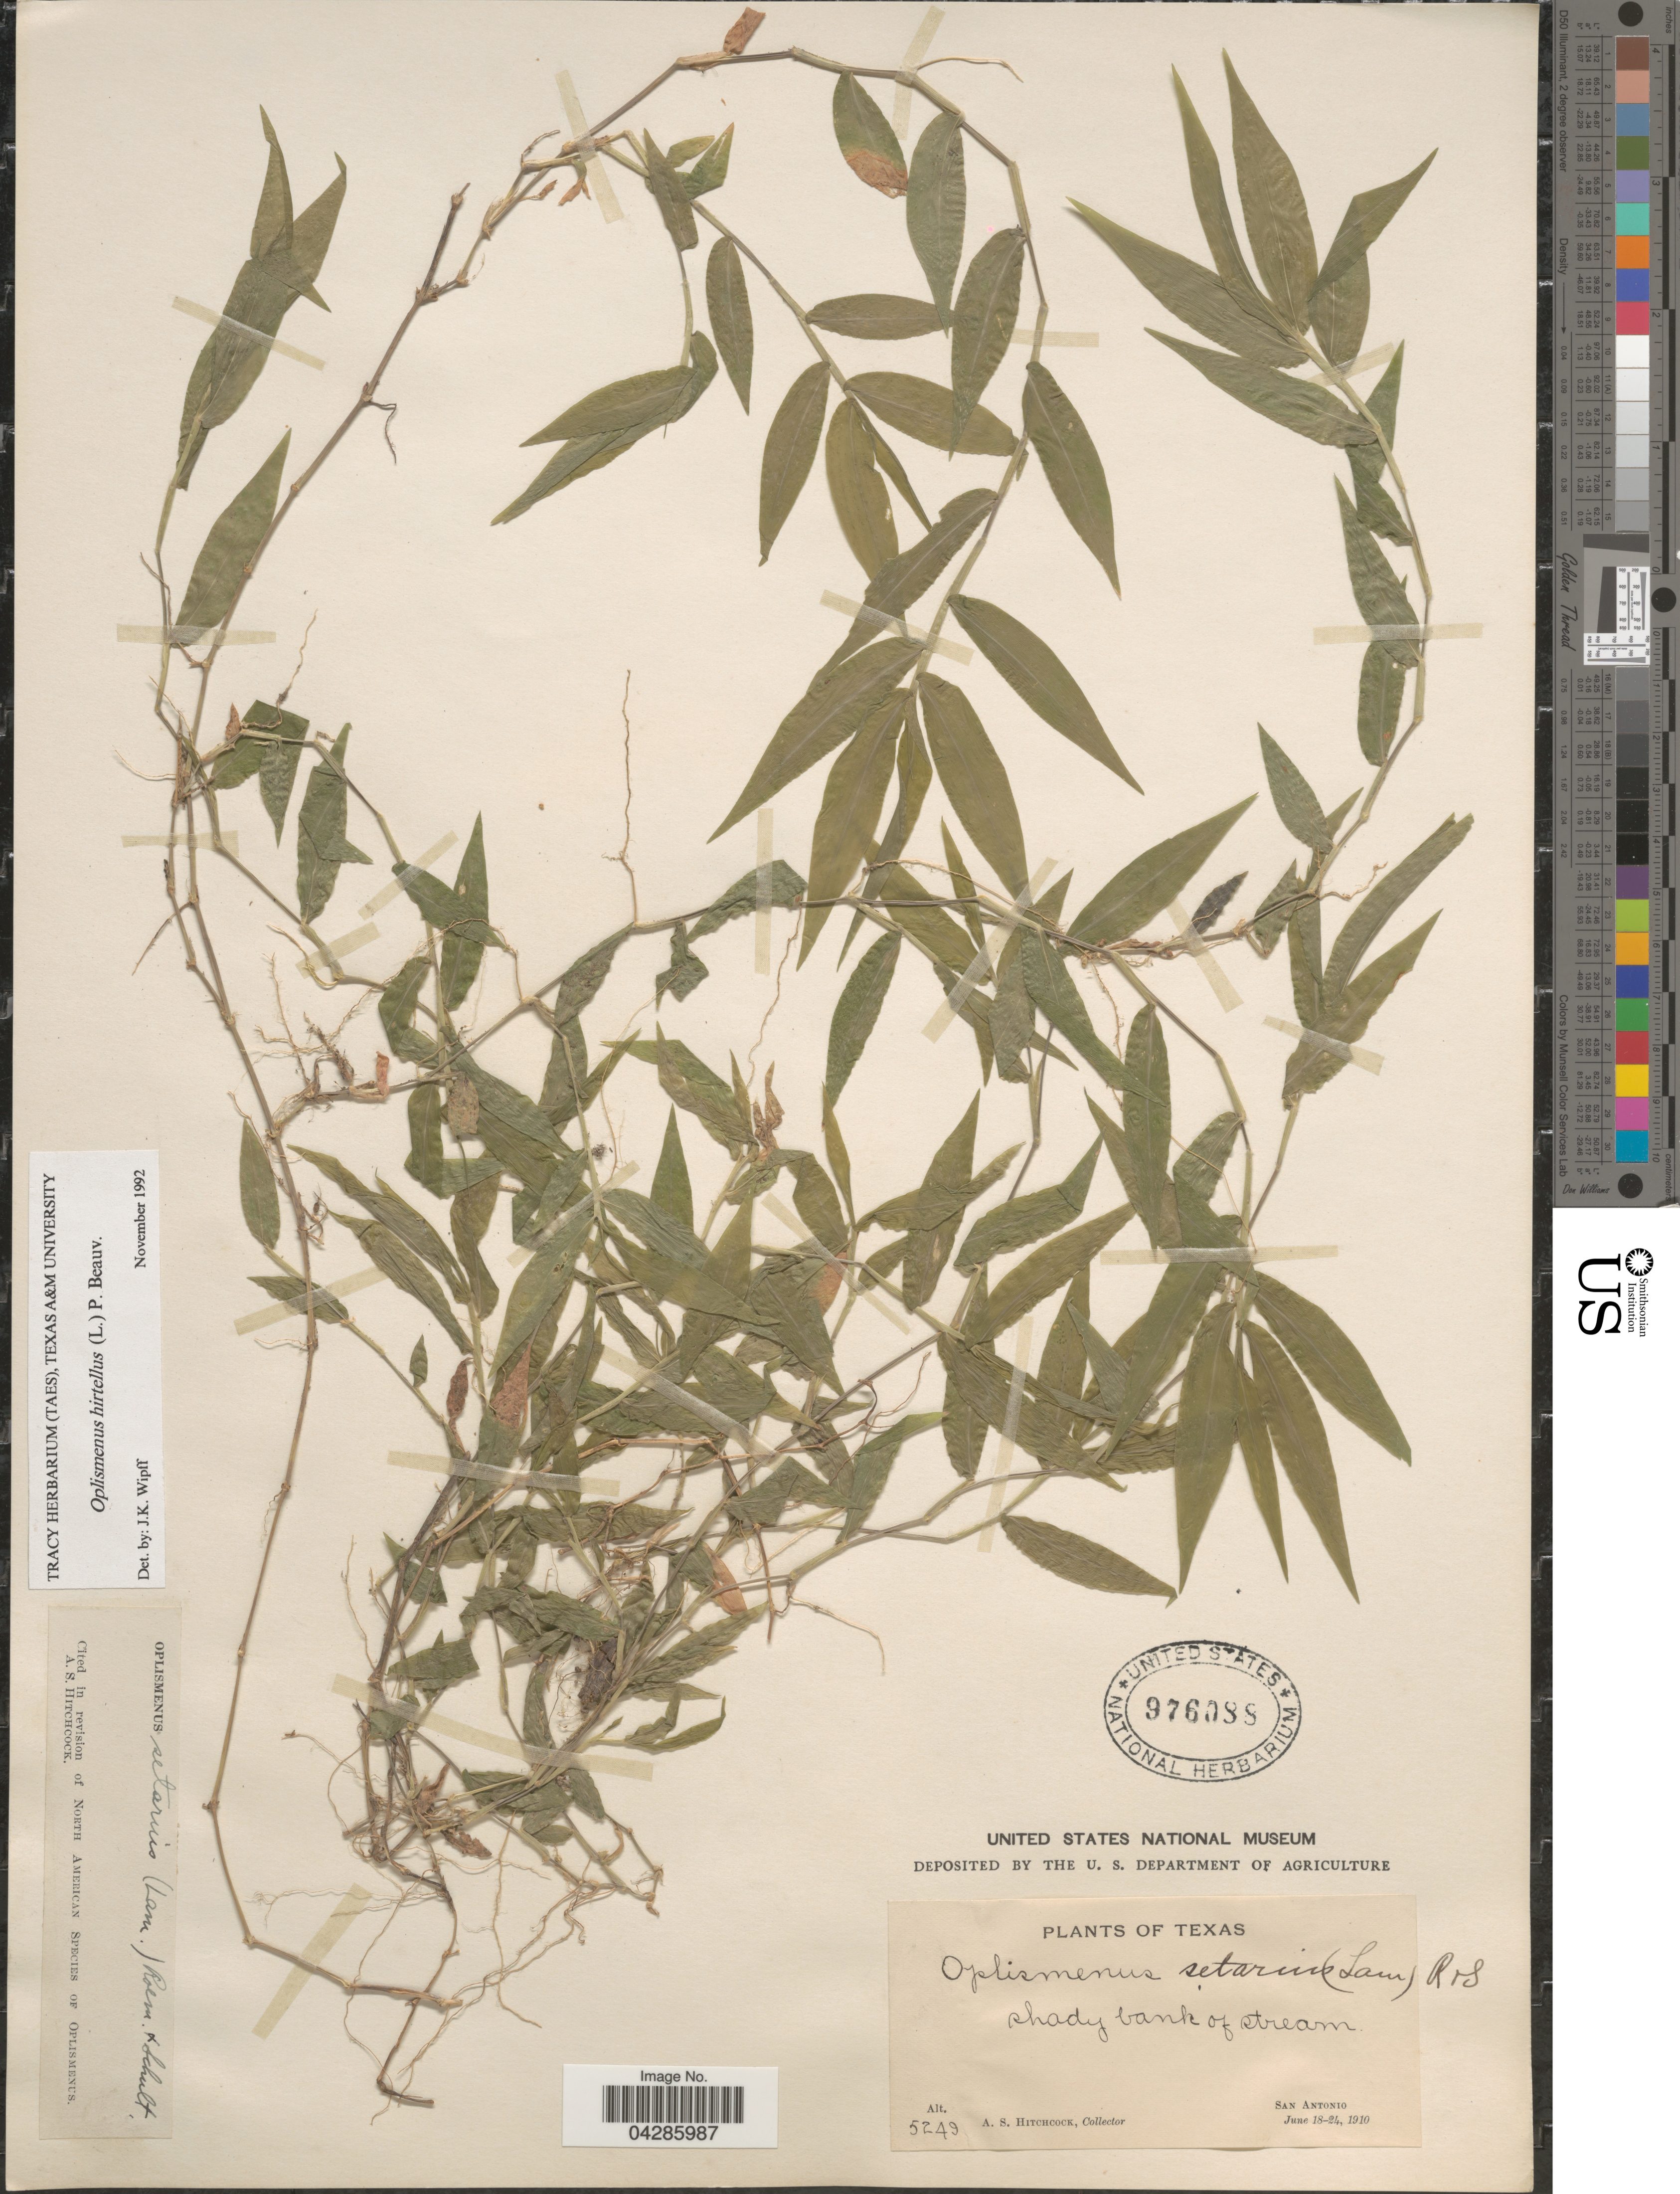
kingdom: Plantae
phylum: Tracheophyta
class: Liliopsida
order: Poales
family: Poaceae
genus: Oplismenus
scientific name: Oplismenus hirtellus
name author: (L.) P. Beauv.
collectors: A. S. Hitchcock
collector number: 5249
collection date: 1910-06-18/1910-06-24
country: United States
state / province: Texas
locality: Shady bank of stream. San Antonio.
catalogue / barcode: US 976088